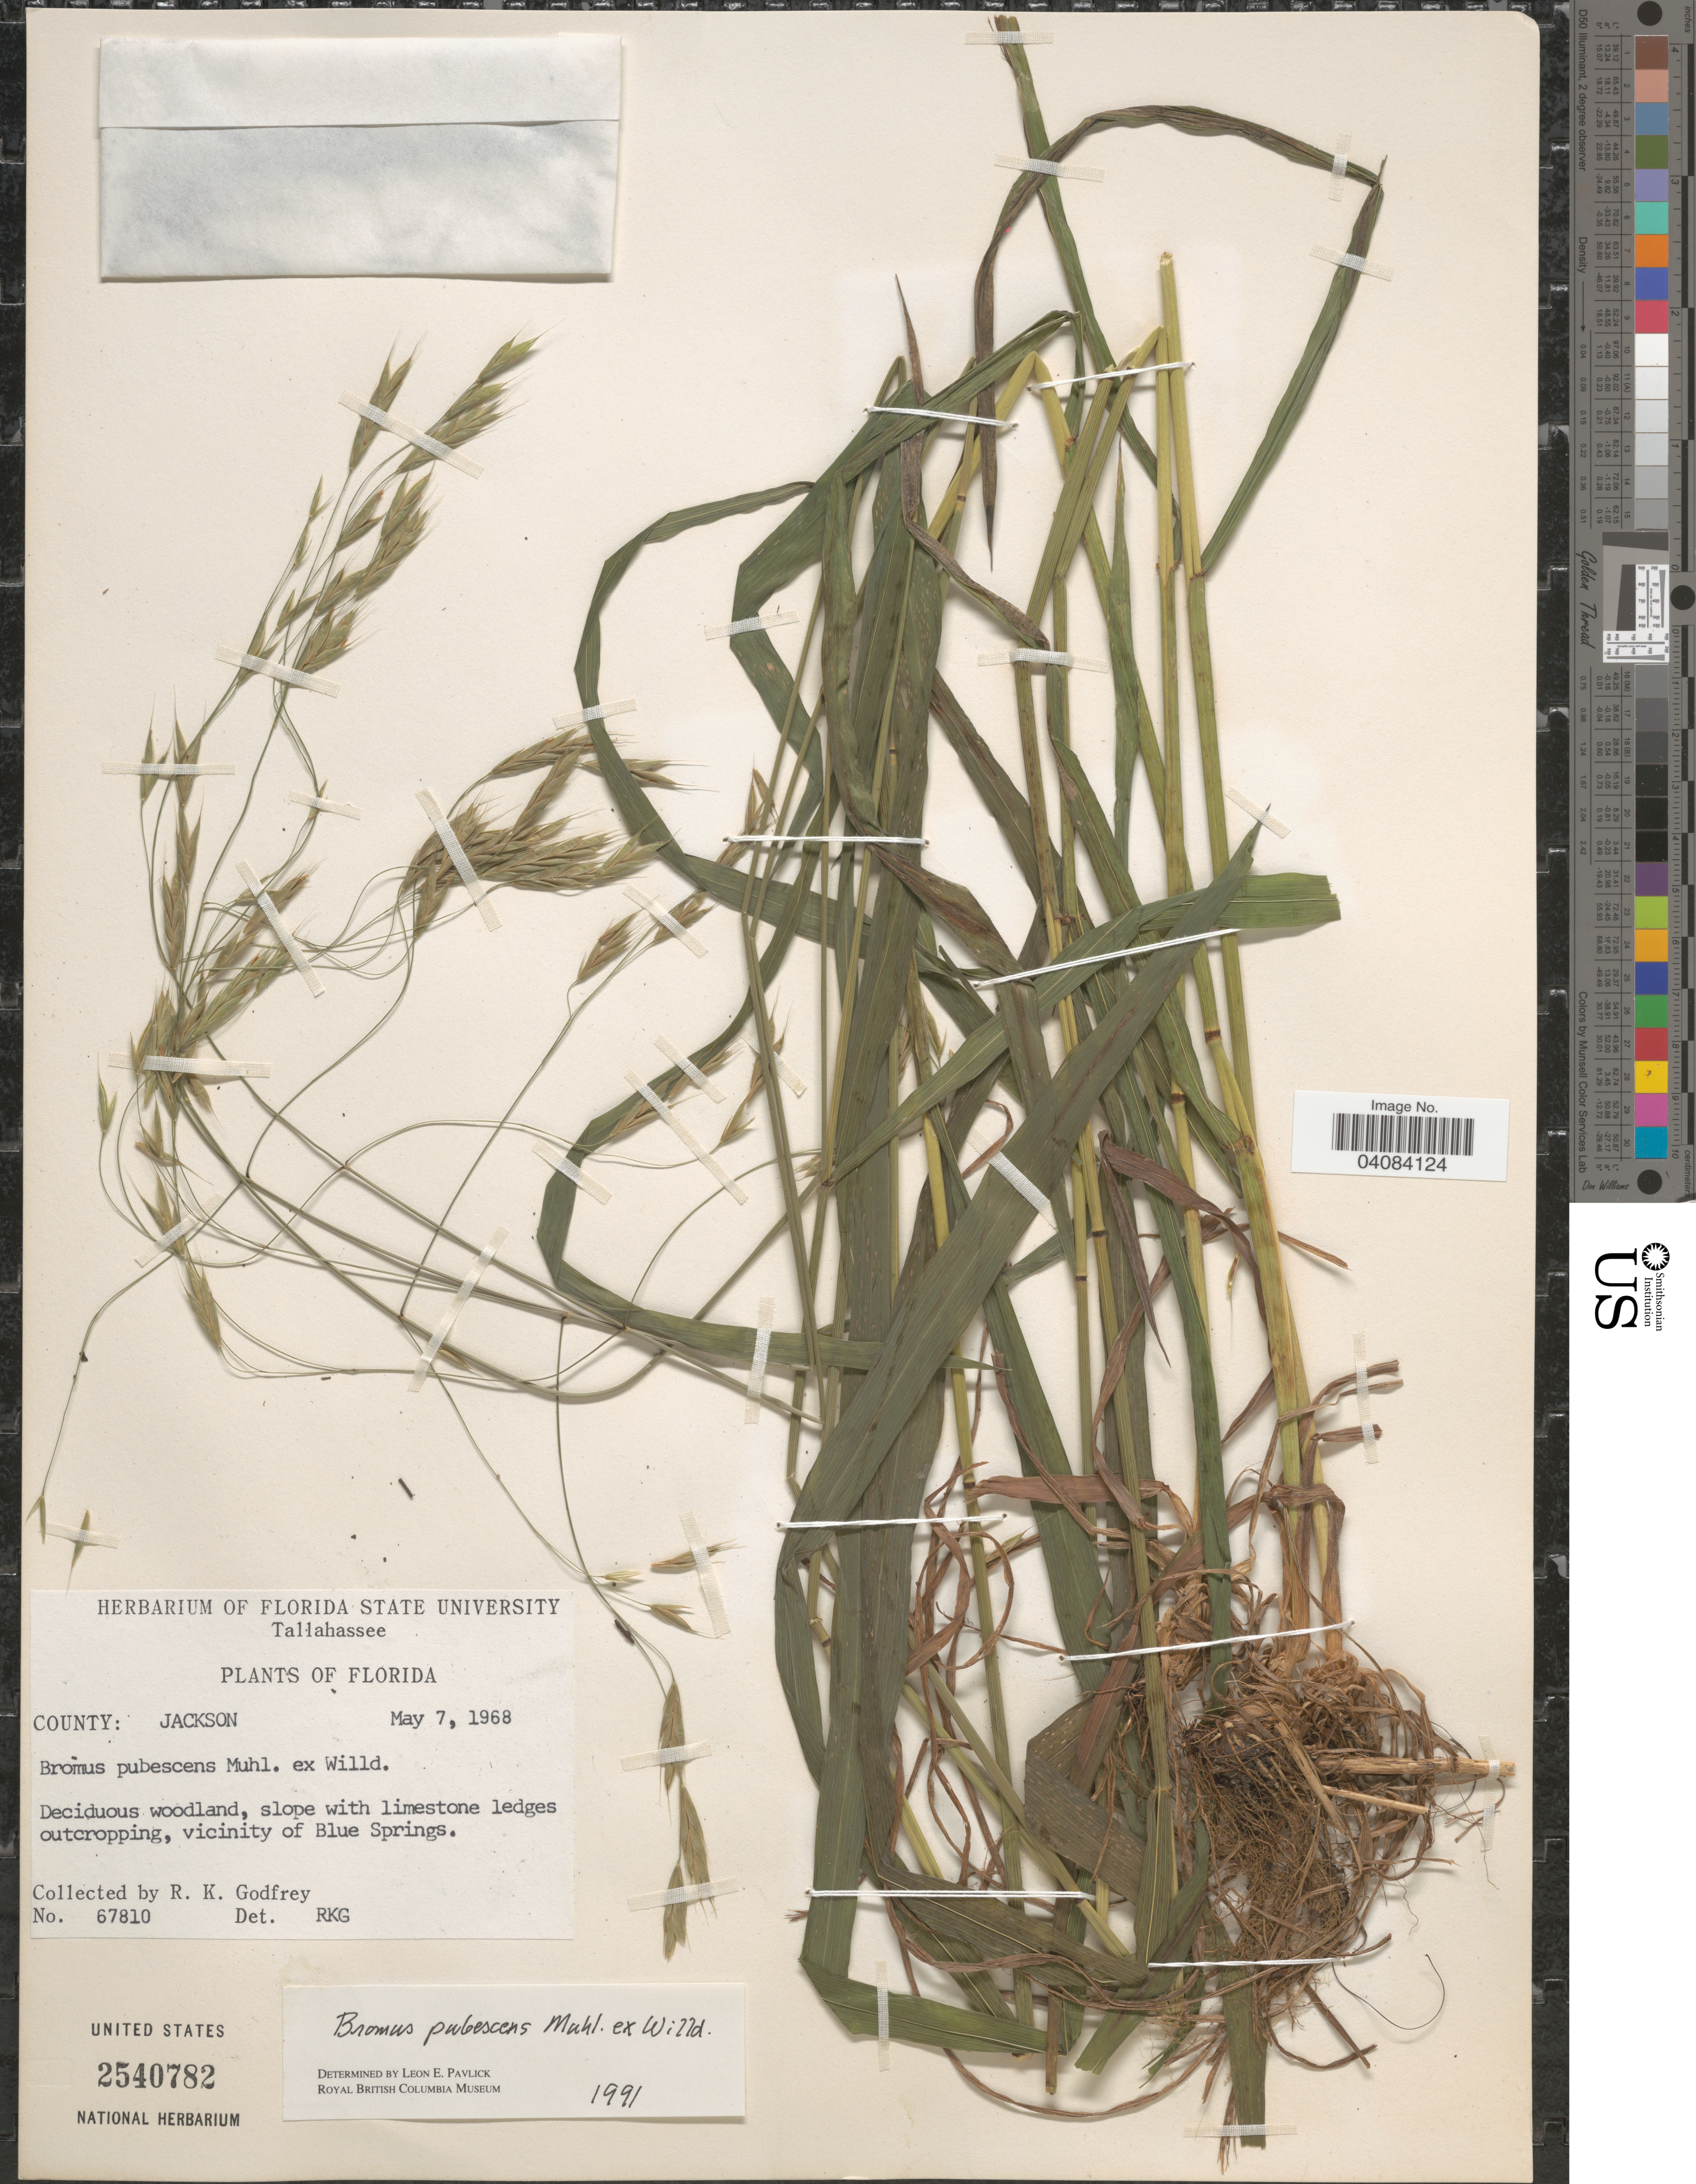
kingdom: Plantae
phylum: Tracheophyta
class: Liliopsida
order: Poales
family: Poaceae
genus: Bromus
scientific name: Bromus pubescens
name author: Muhl. ex Willd.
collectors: R. K. Godfrey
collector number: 67810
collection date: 1968-05-07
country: United States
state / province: Florida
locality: County: Jackson. Vicinity of Blue Springs.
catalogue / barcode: US 2540782